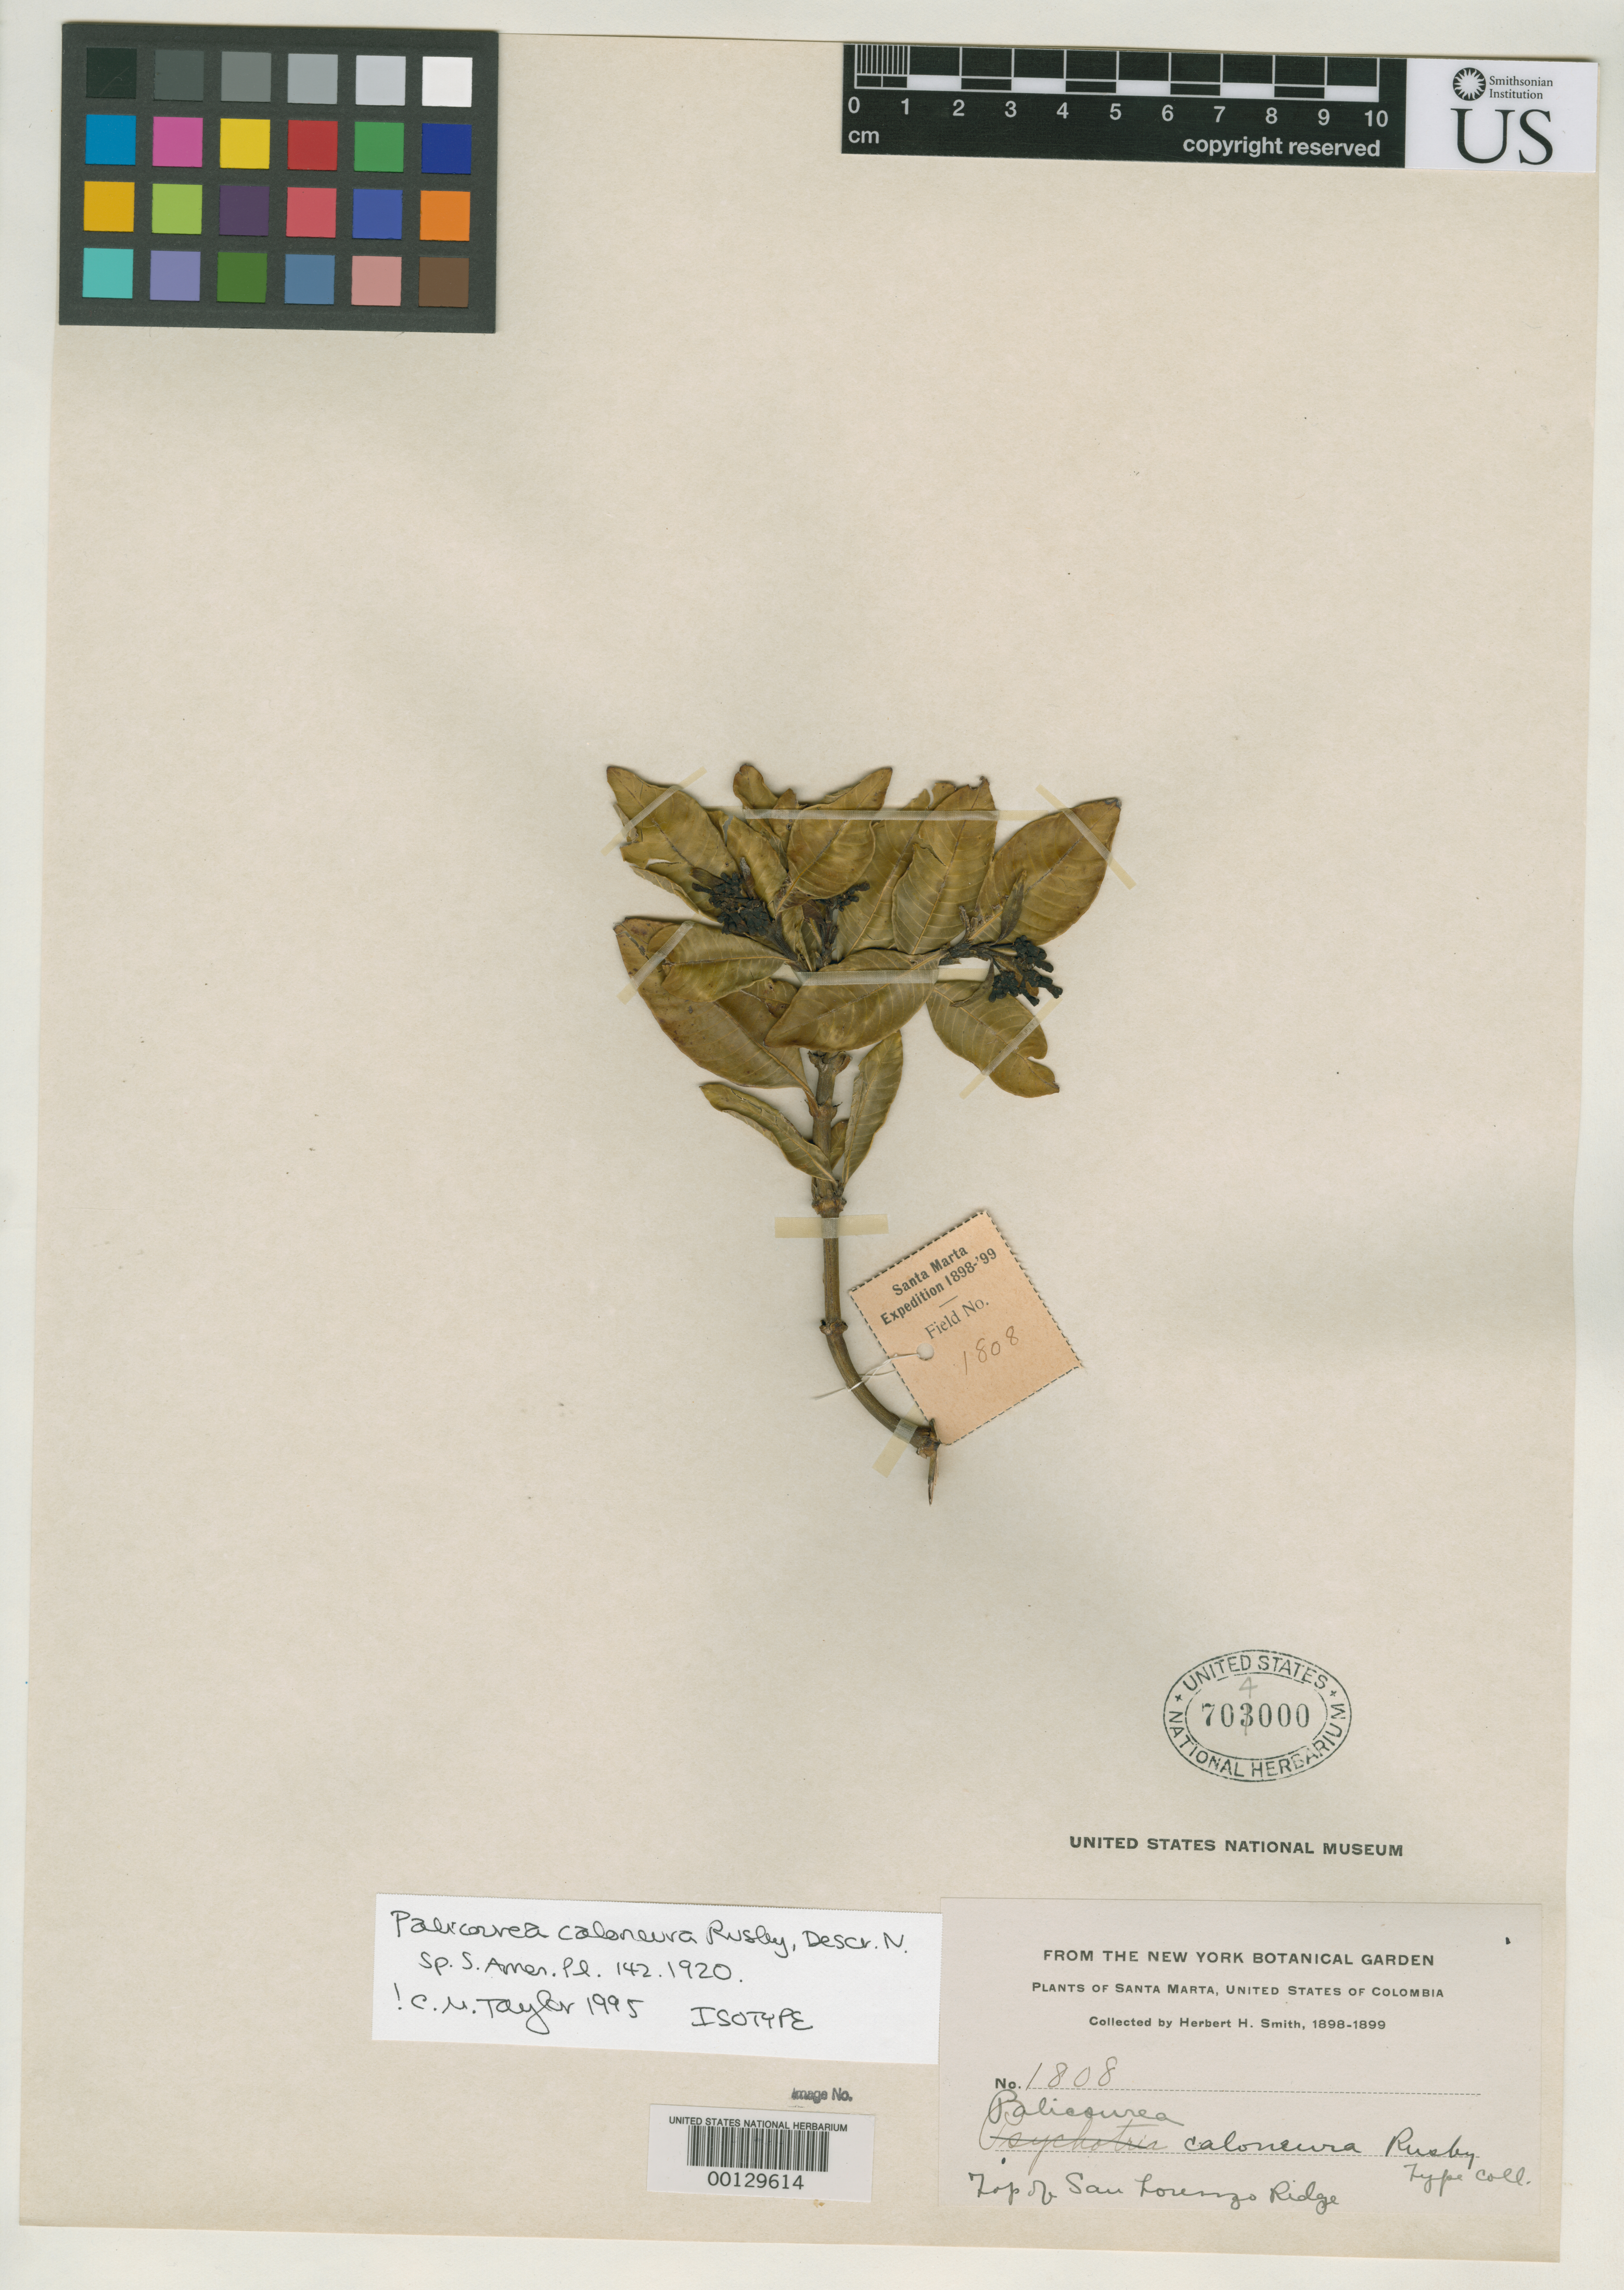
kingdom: Plantae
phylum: Tracheophyta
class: Magnoliopsida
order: Gentianales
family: Rubiaceae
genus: Palicourea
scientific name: Palicourea caloneura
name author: Rusby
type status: Isotype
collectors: Herbert H. Smith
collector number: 1808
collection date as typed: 1898 to -- --- 1899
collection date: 1898/1899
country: Colombia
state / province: Magdalena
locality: San Lorenzo Ridge, Santa Marta.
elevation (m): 2195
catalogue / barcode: US 704000